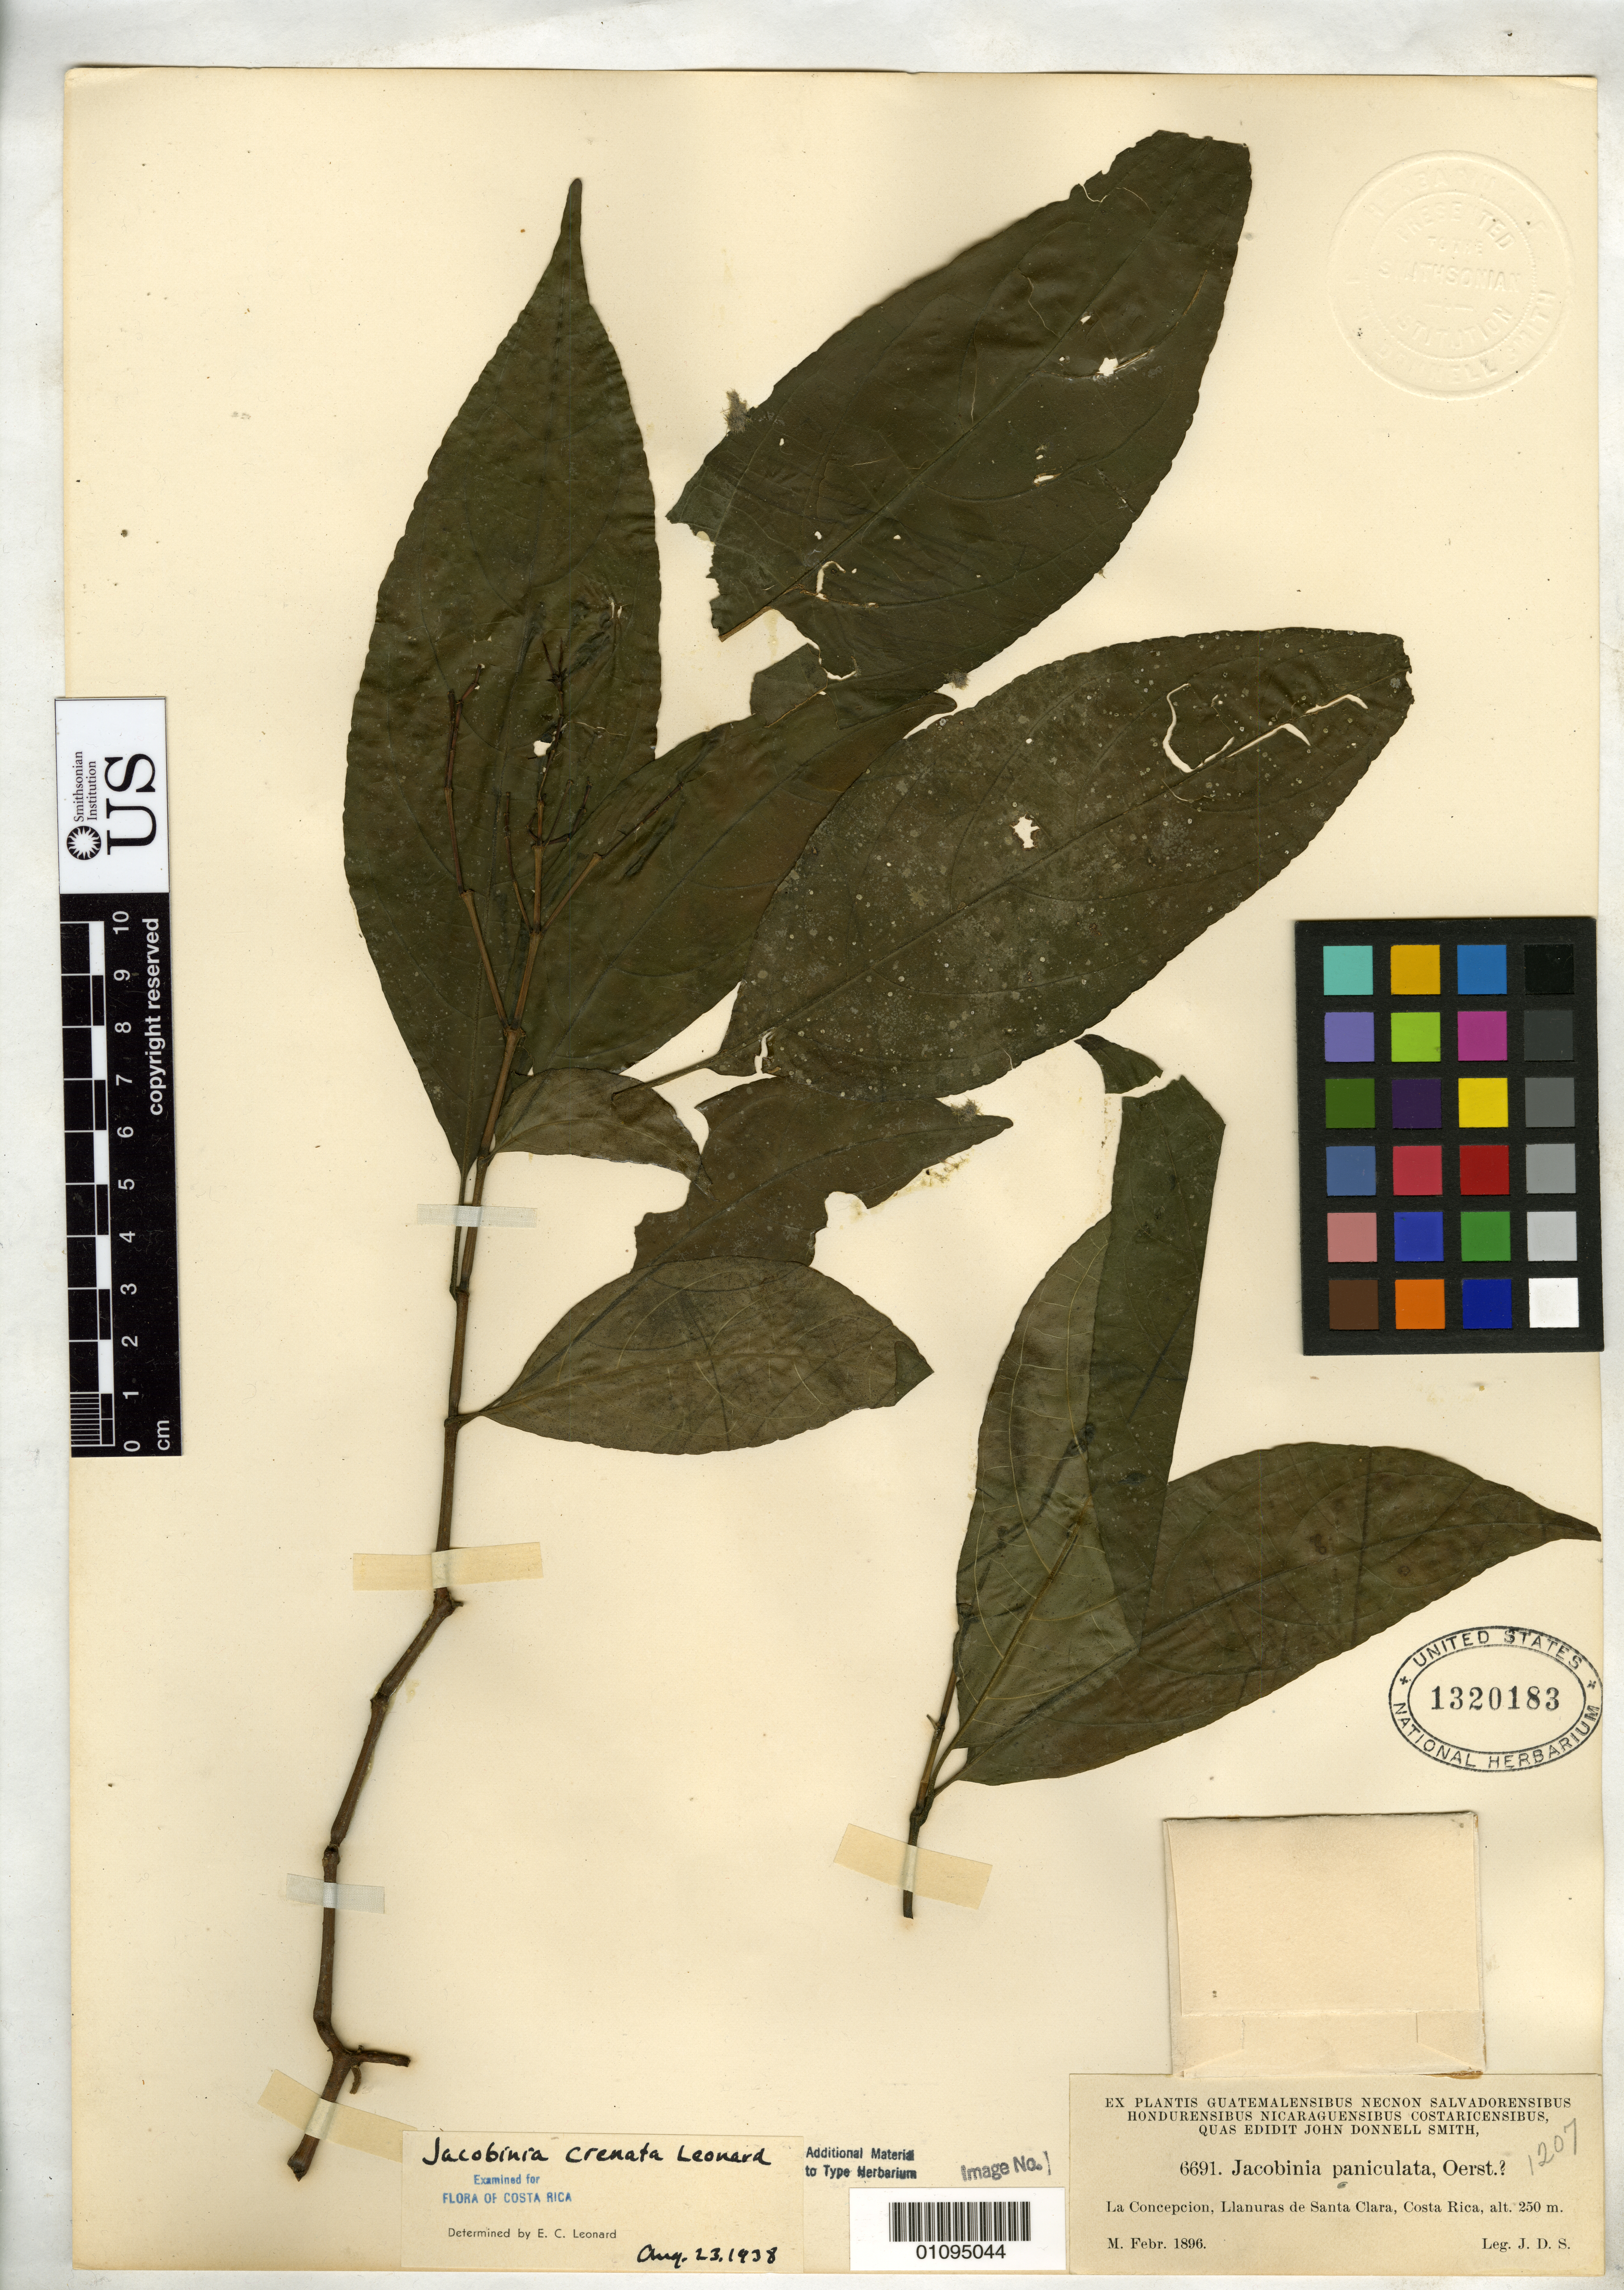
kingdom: Plantae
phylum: Tracheophyta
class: Magnoliopsida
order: Lamiales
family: Acanthaceae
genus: Jacobinia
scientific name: Jacobinia crenata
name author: Leonard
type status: Isotype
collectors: J. Donnell Smith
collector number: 6691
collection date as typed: Feb 1896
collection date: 1896-02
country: Costa Rica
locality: La Concepcion, Llanuras de Santa Clara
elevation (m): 250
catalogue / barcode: US 1320183